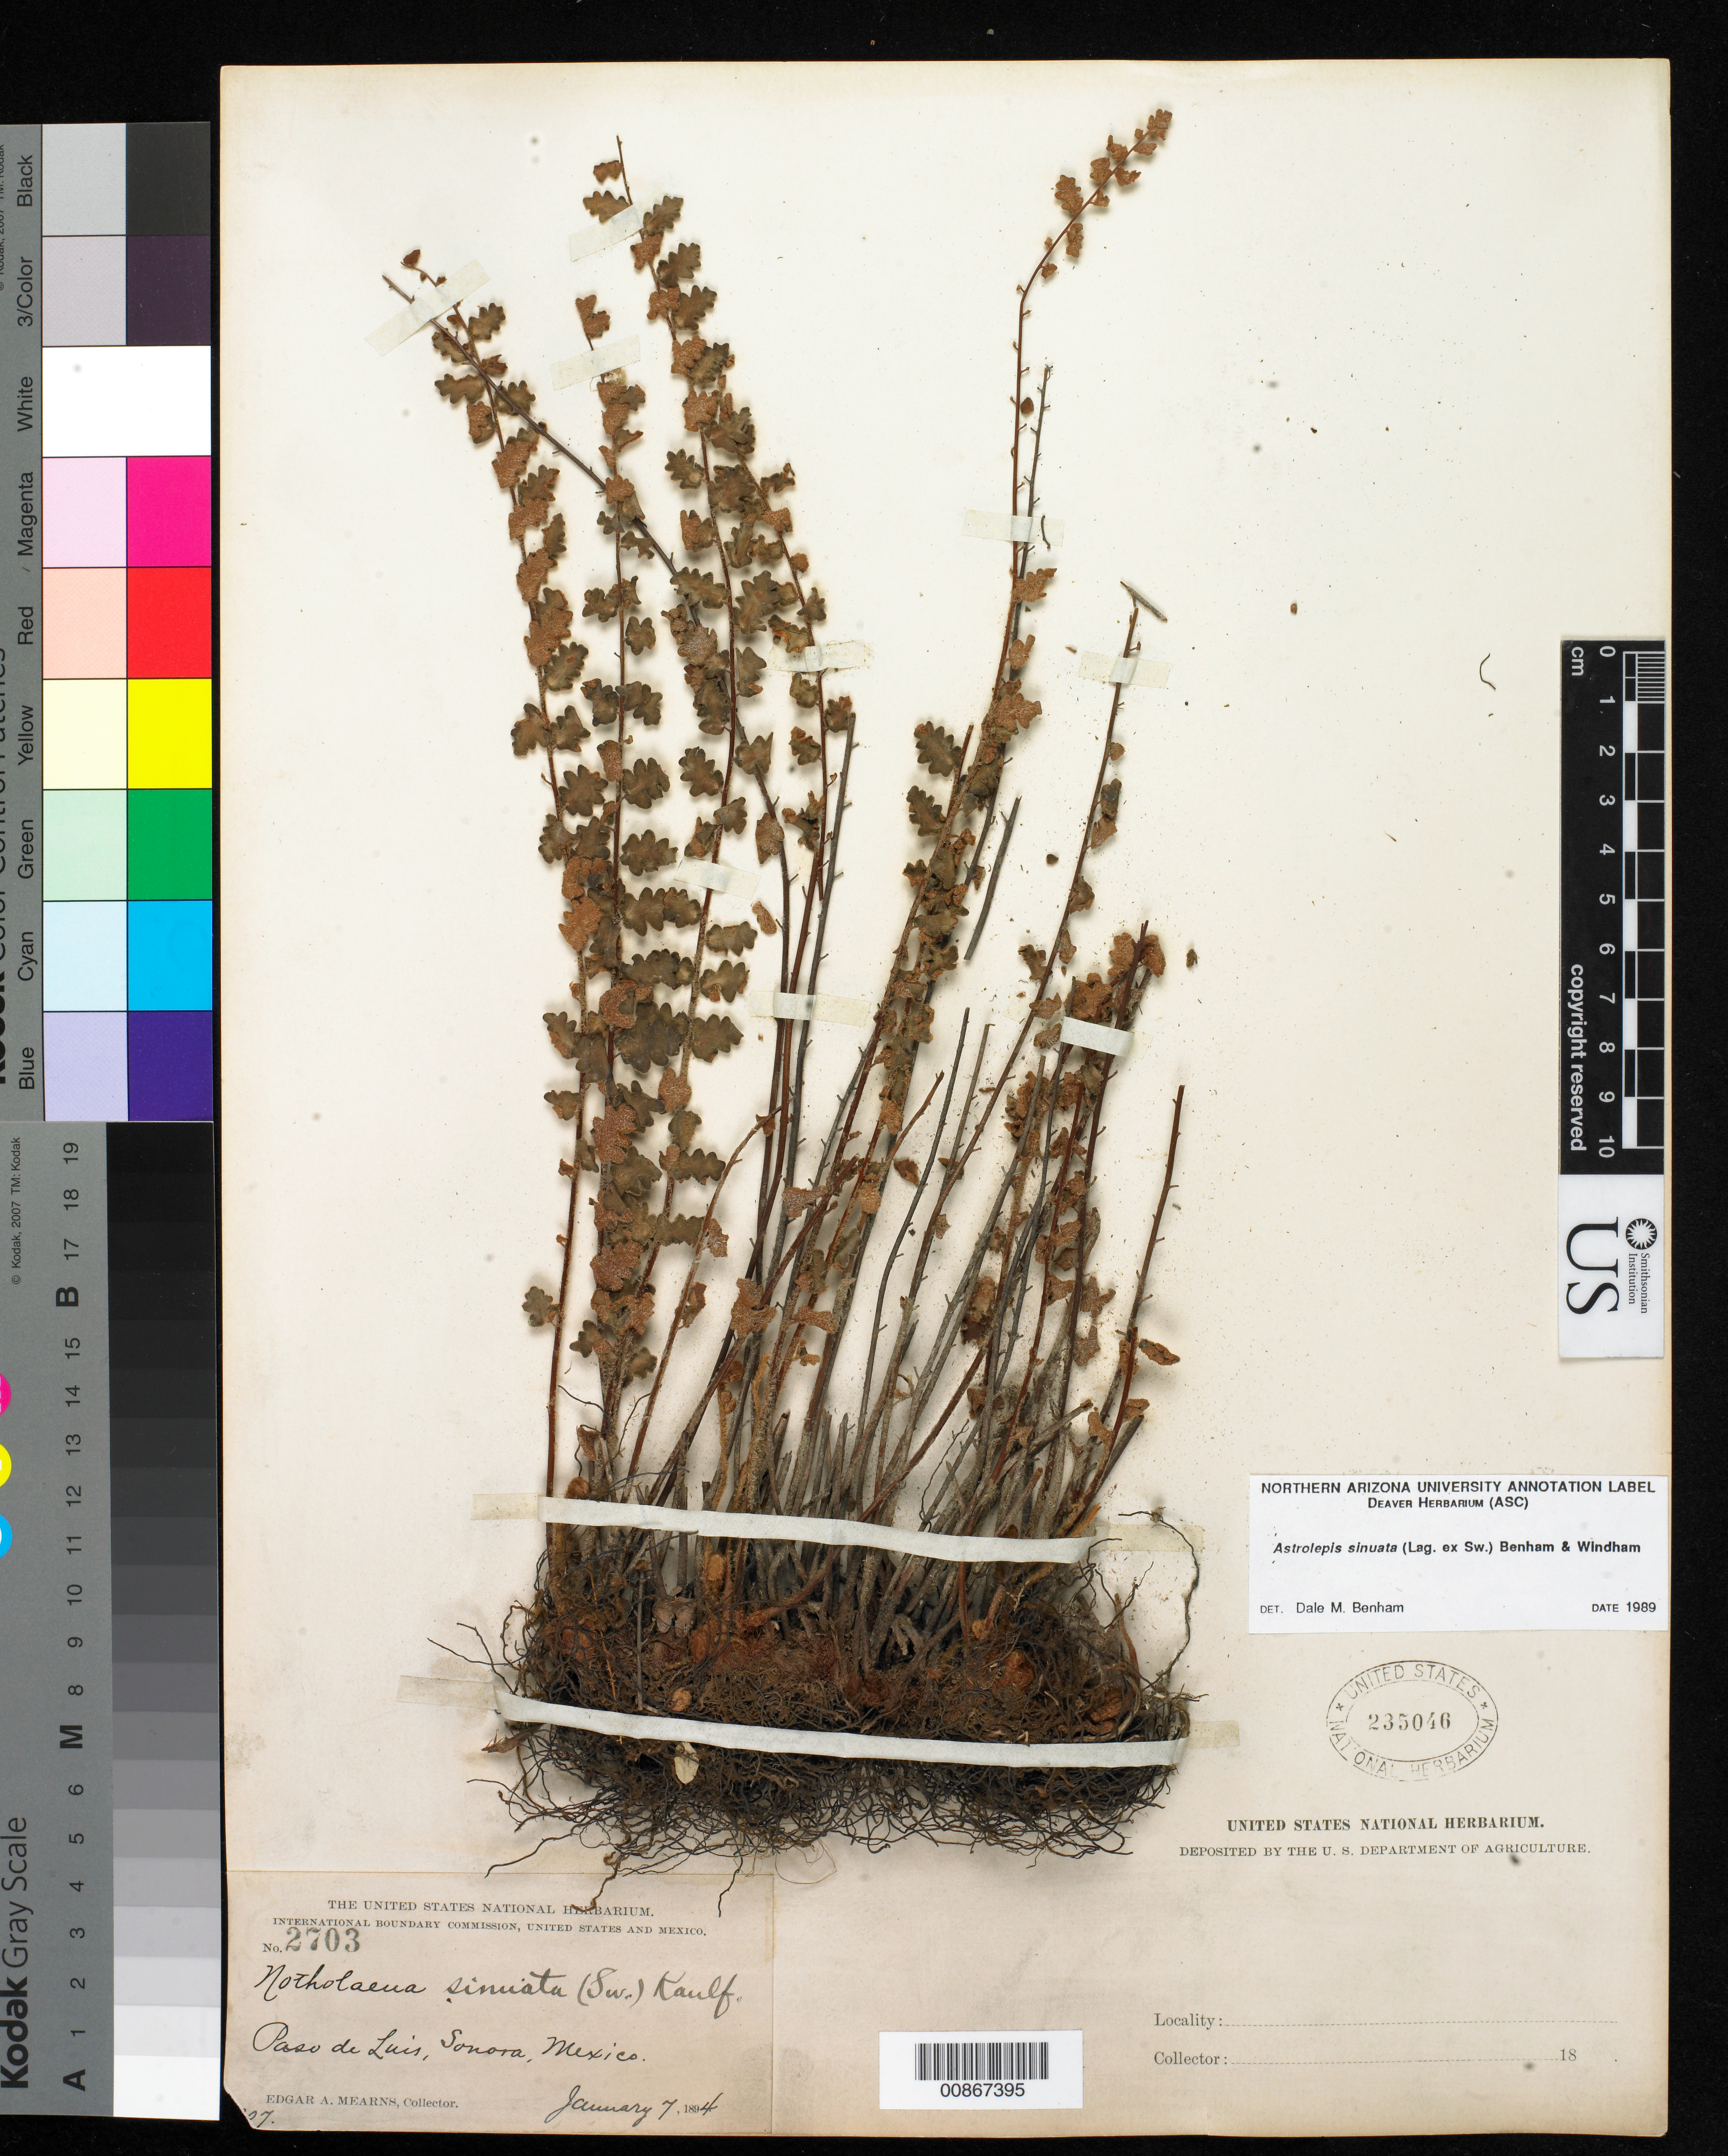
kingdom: Plantae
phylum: Tracheophyta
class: Polypodiopsida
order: Polypodiales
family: Pteridaceae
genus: Notholaena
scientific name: Notholaena sinuata var. sinuata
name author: (Lag. ex Sw.) Kaulf.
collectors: E. A. Mearns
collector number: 2703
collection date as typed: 07 Jan 1894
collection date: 1894-01-07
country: Mexico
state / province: Sonora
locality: Pozo de Luis, Sonora.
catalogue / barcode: US 235046